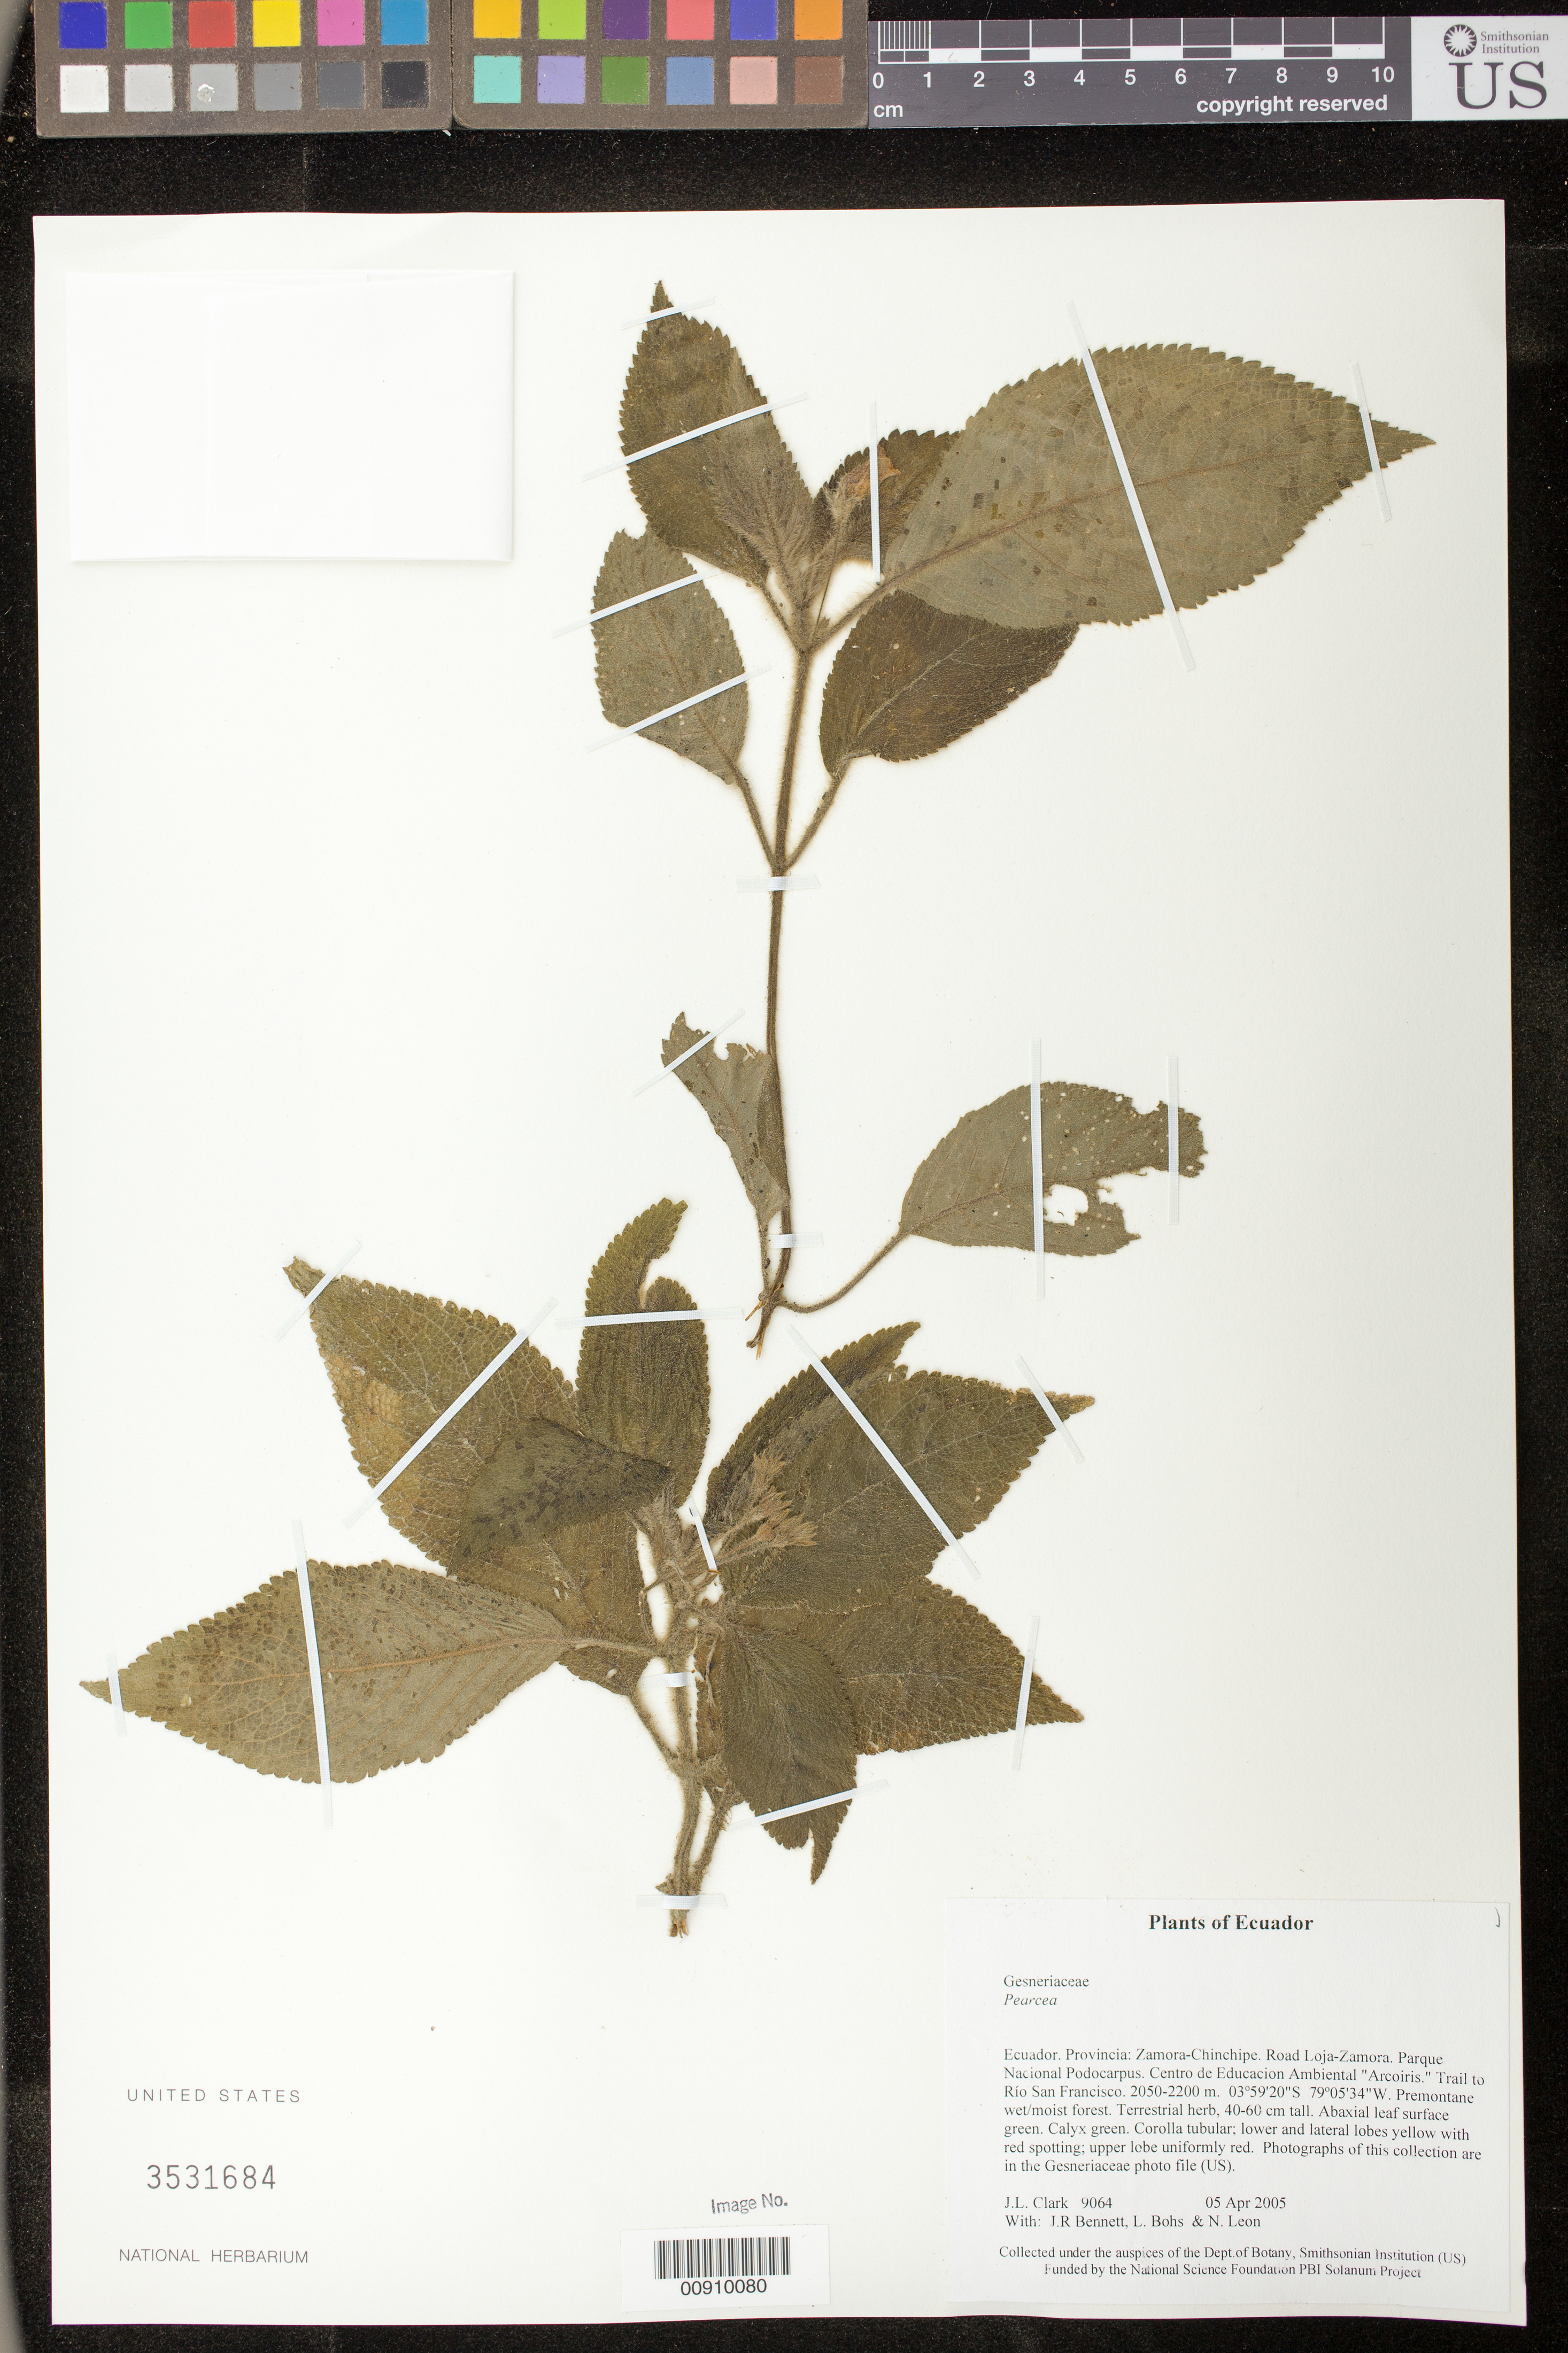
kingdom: Plantae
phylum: Tracheophyta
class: Magnoliopsida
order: Lamiales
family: Gesneriaceae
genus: Pearcea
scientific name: Pearcea sp.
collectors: J. L. Clark, J. R. Bennett, L. A. Bohs & N. Leon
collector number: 9064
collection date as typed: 05 Apr 2005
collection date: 2005-04-05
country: Ecuador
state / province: Zamora-Chinchipe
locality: Road Loja-Zamora. Parque Nacional Podocarpus. Centro de Educacion Ambiental "Arcoiris." Trail to Río San Francisco.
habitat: Premontane wet/moist forest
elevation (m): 2050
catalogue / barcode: US 3531684